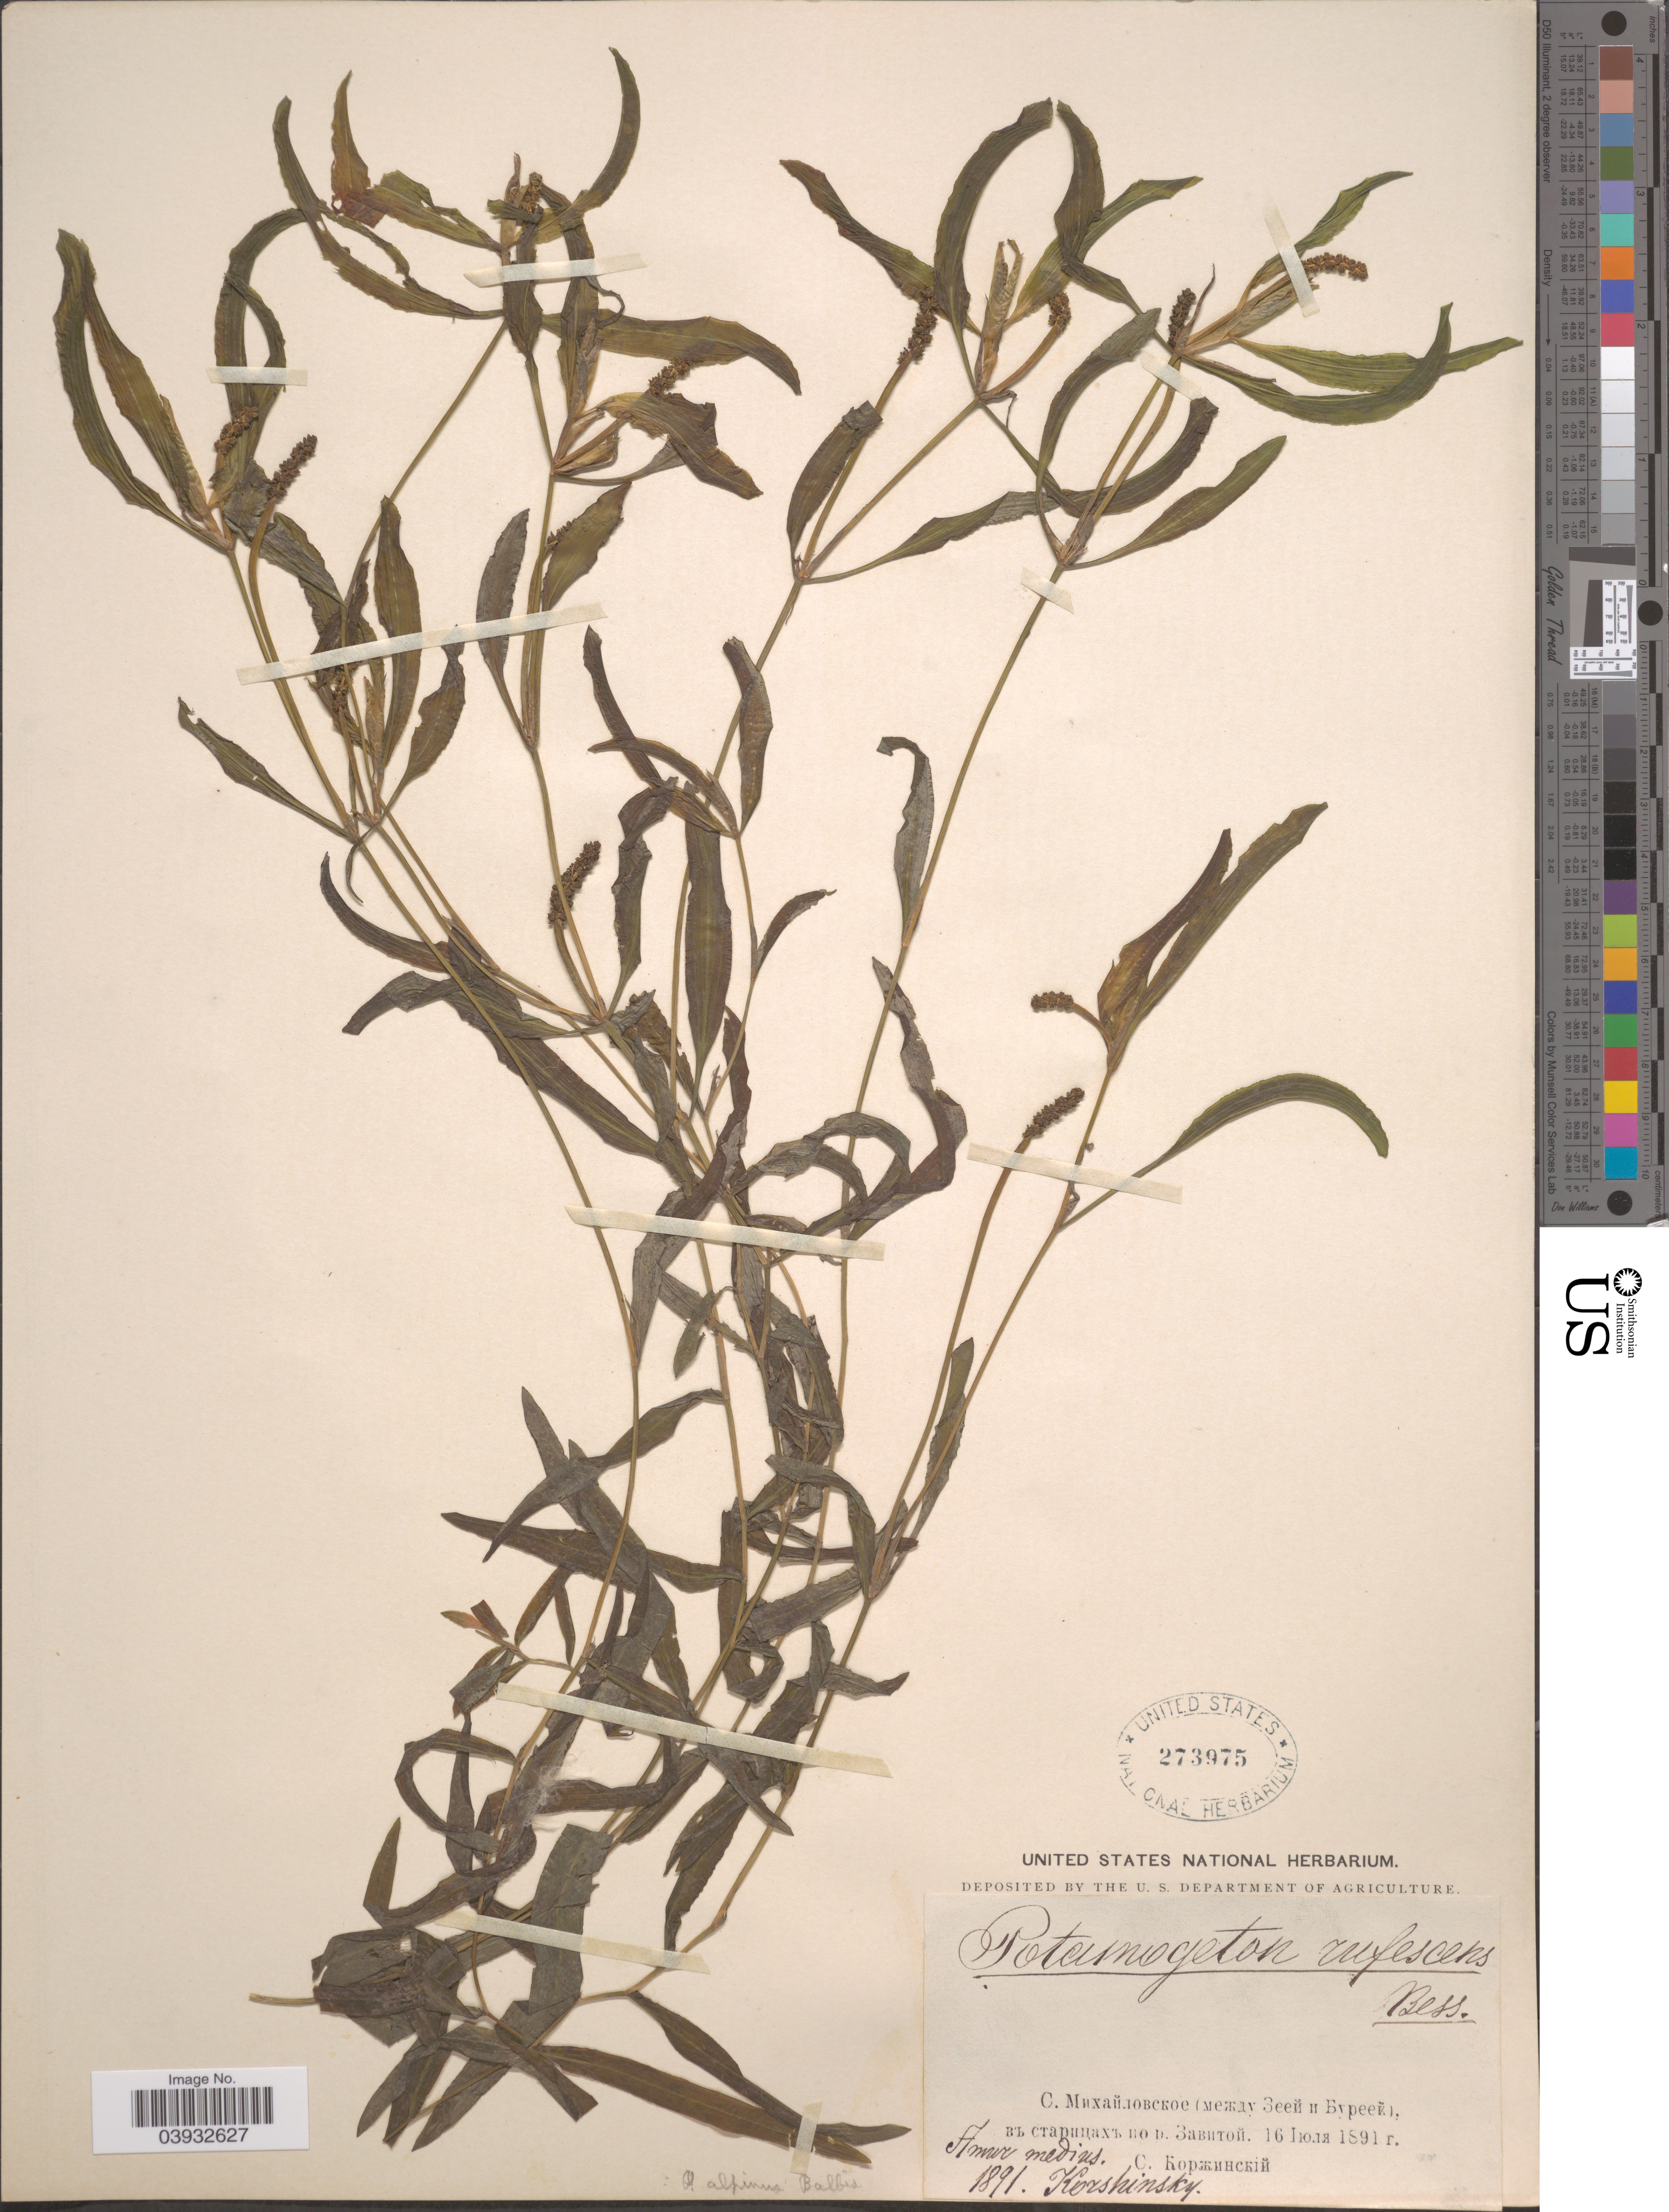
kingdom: Plantae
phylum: Tracheophyta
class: Liliopsida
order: Alismatales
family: Potamogetonaceae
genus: Potamogeton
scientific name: Potamogeton alpinus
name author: Balb.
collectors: Korshinsky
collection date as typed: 16 X 1891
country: Russian Federation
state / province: Amur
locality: Amur medius.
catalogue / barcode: US 273975